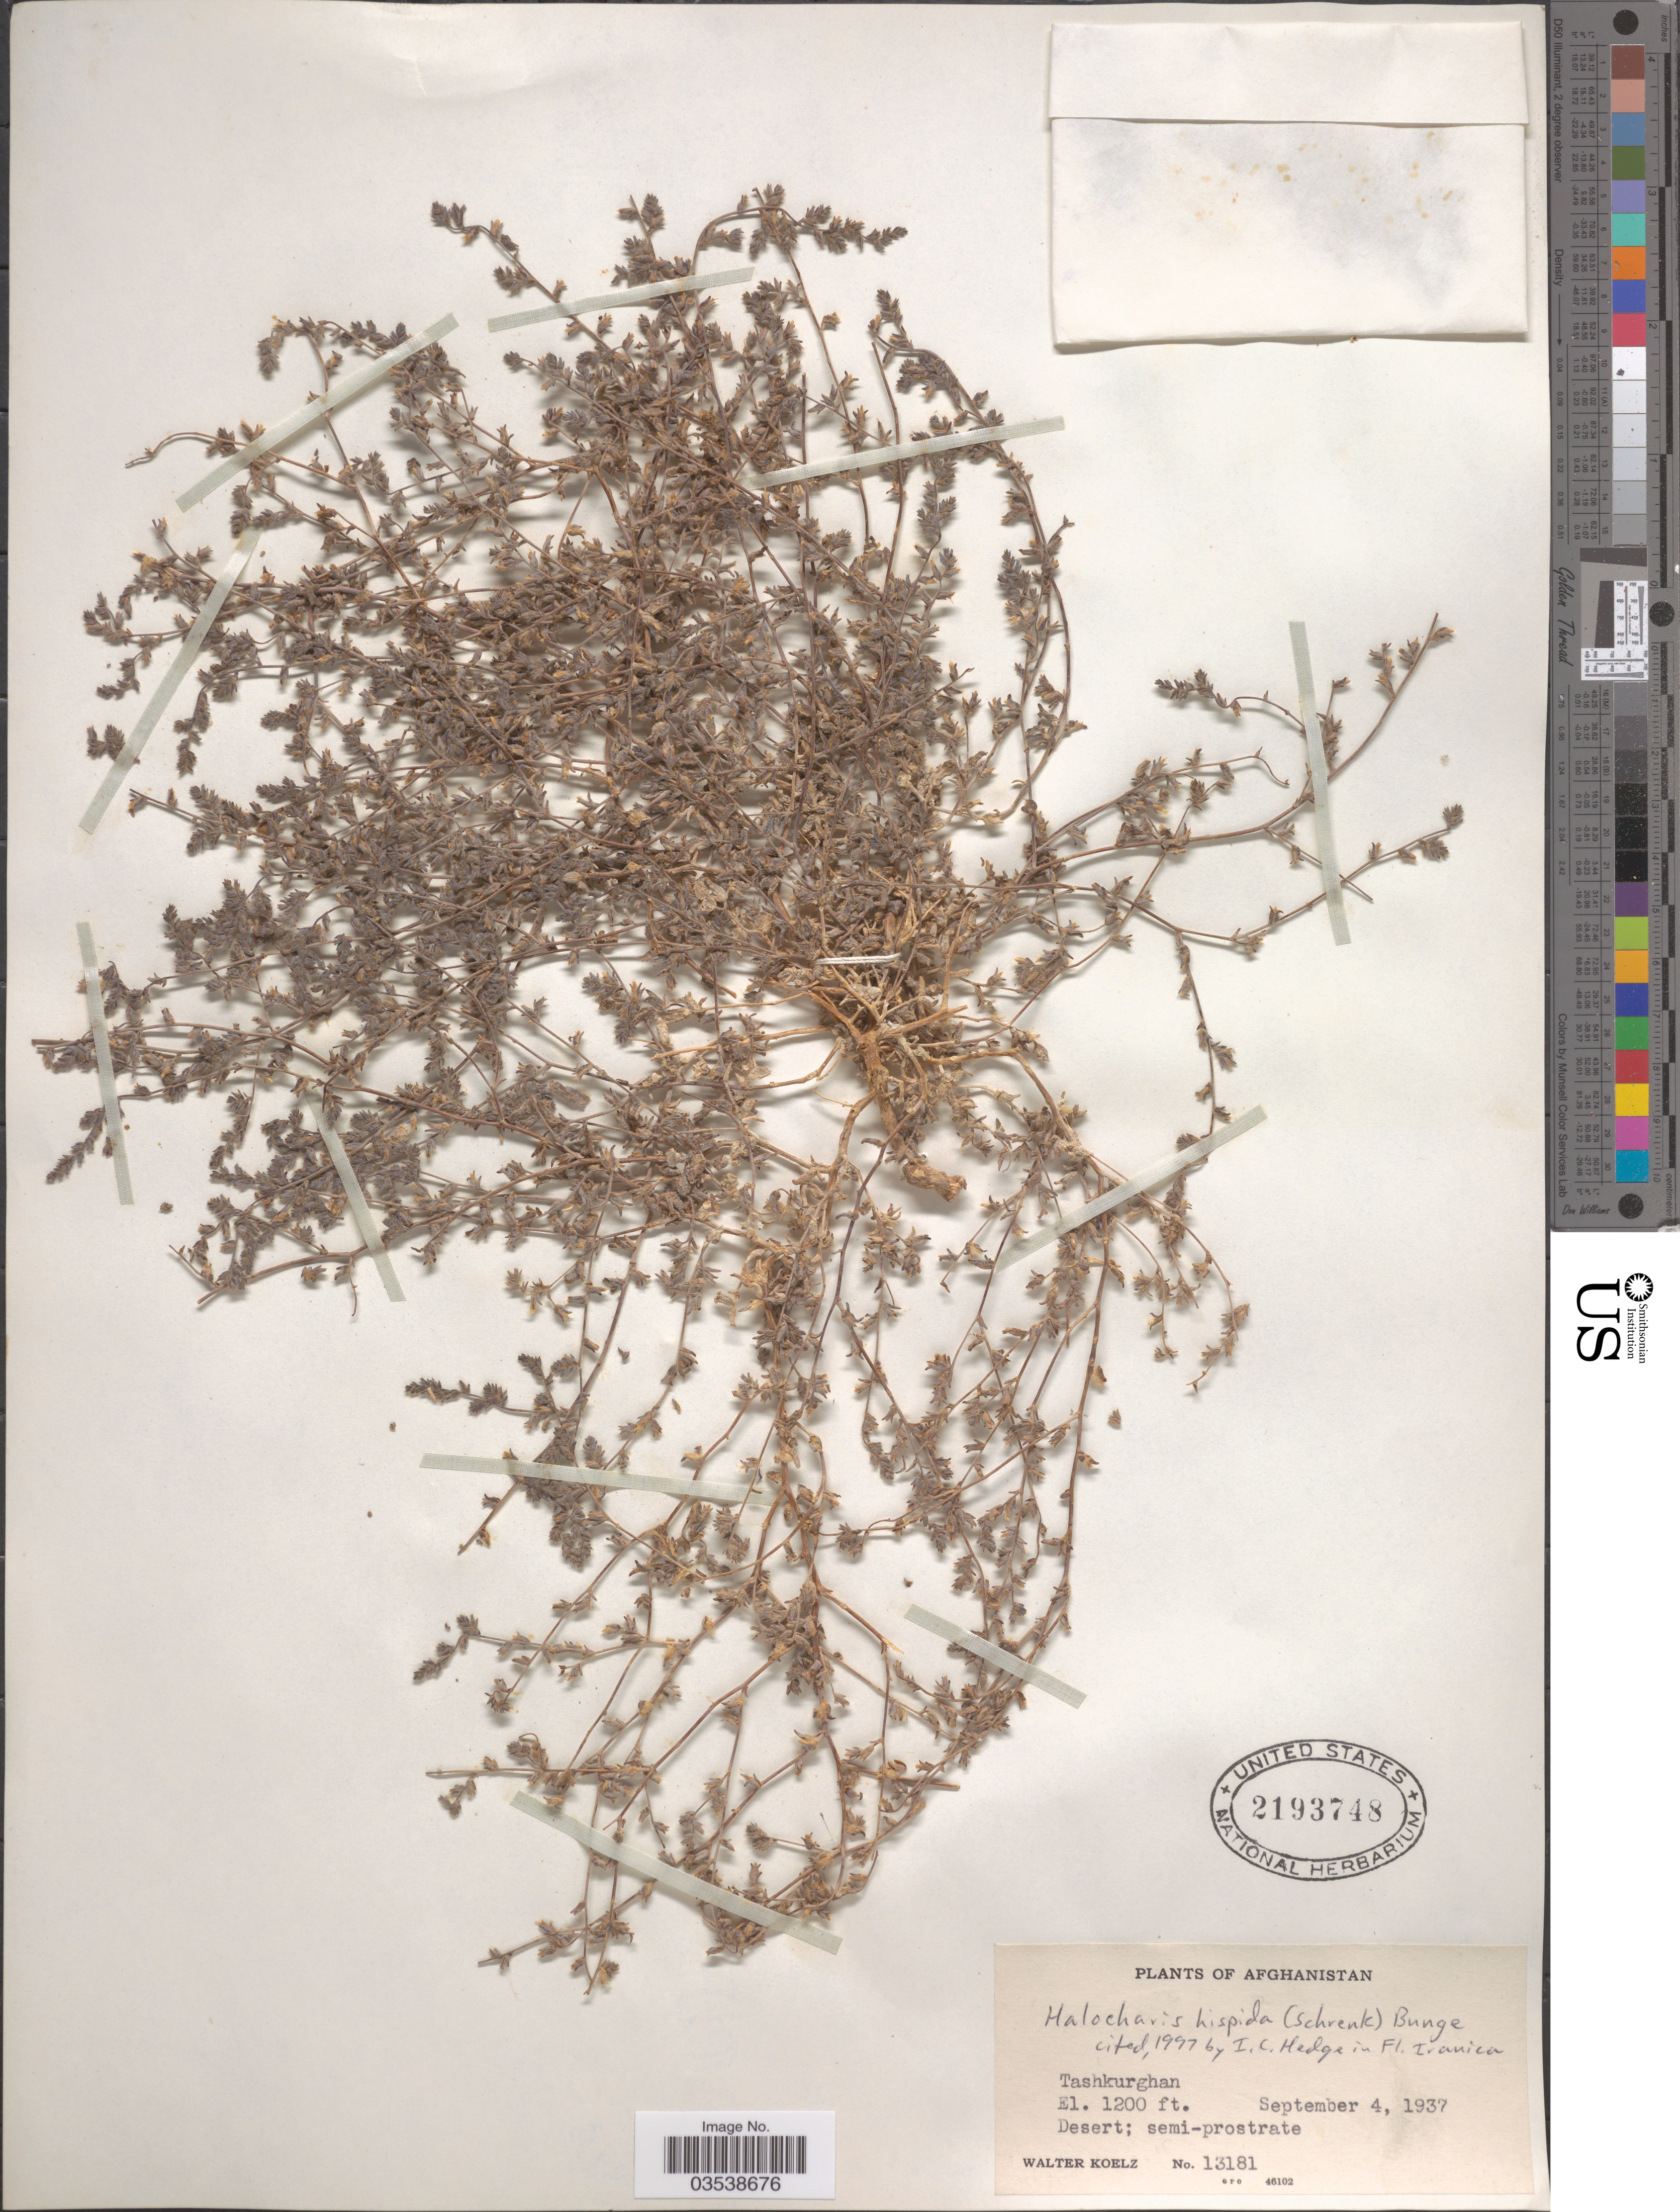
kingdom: Plantae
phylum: Tracheophyta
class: Magnoliopsida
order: Caryophyllales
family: Amaranthaceae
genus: Halocharis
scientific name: Halocharis hispida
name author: (Schrenk ex C.A. Mey.) Bunge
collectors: W. N. Koelz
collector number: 13181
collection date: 1937-09-04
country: Afghanistan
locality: Tashkurghan.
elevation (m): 366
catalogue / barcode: US 2193748